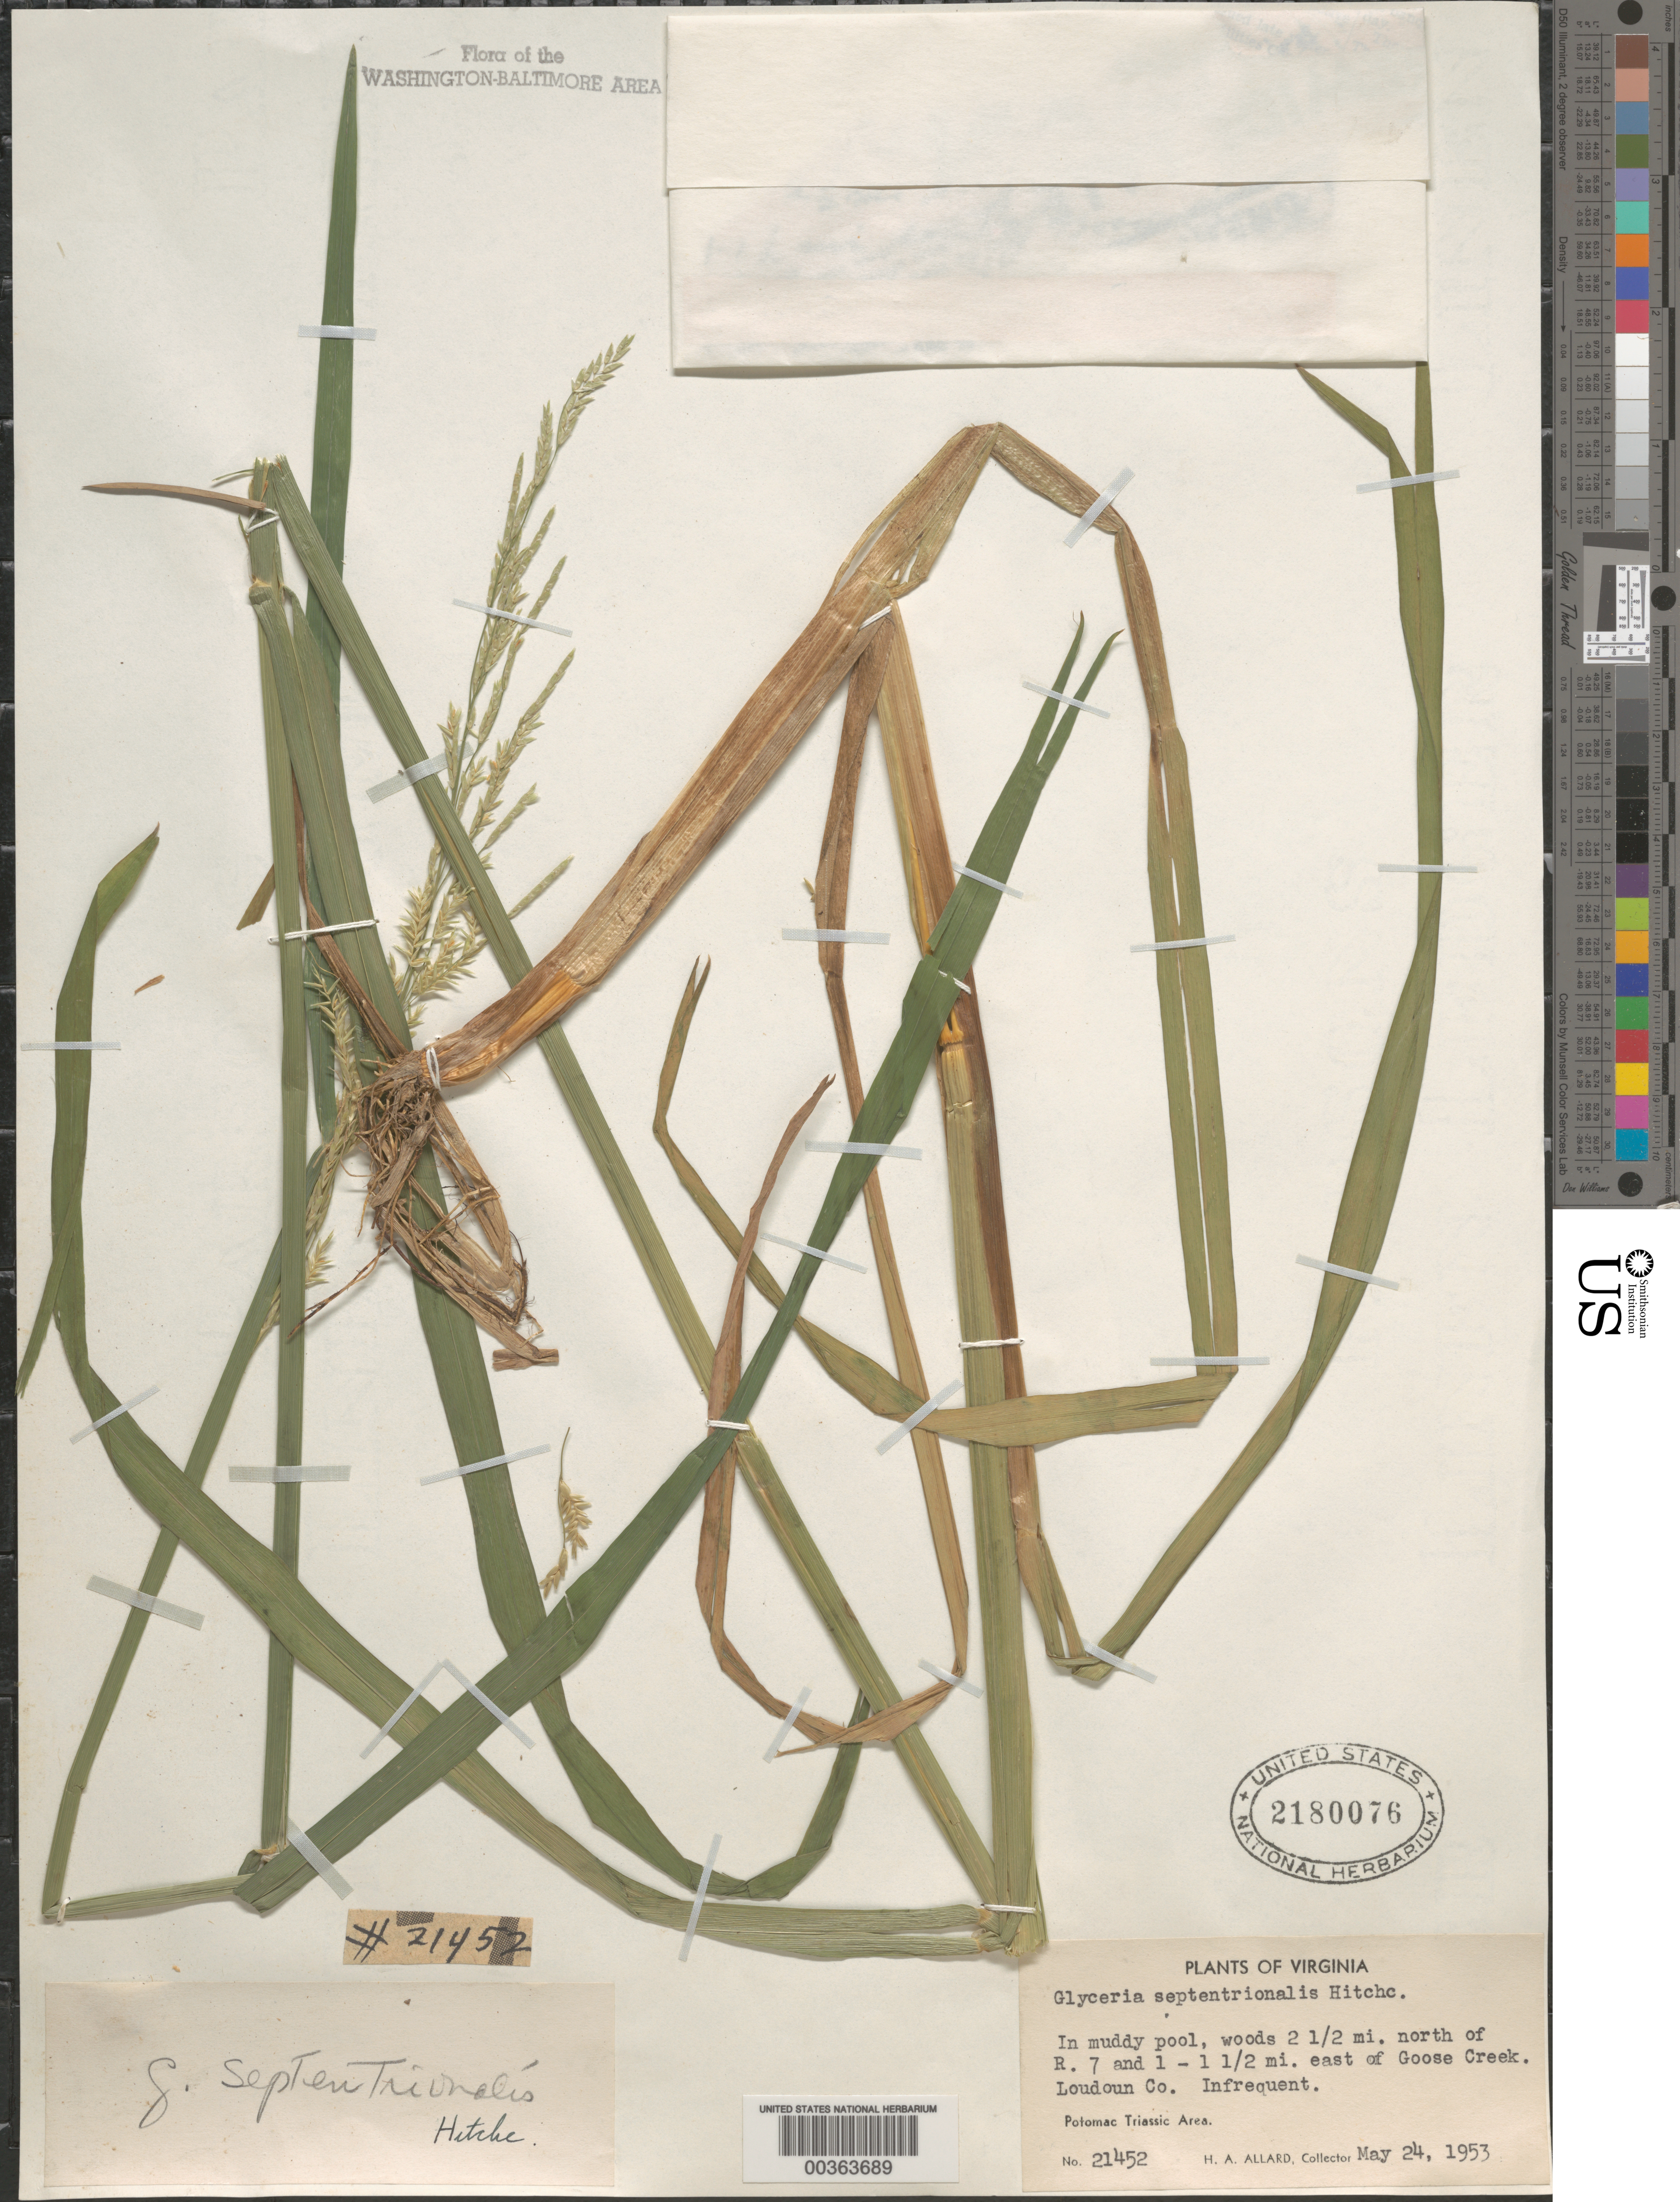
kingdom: Plantae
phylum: Tracheophyta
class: Liliopsida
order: Poales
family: Poaceae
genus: Glyceria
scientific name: Glyceria septentrionalis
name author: Hitchc.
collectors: H. A. Allard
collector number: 21452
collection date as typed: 24 May 1953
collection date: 1953-05-24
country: United States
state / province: Virginia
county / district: Loudoun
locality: North of Route 7 and east of Goose Creek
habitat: In muddy pool, woods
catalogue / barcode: US 2180076